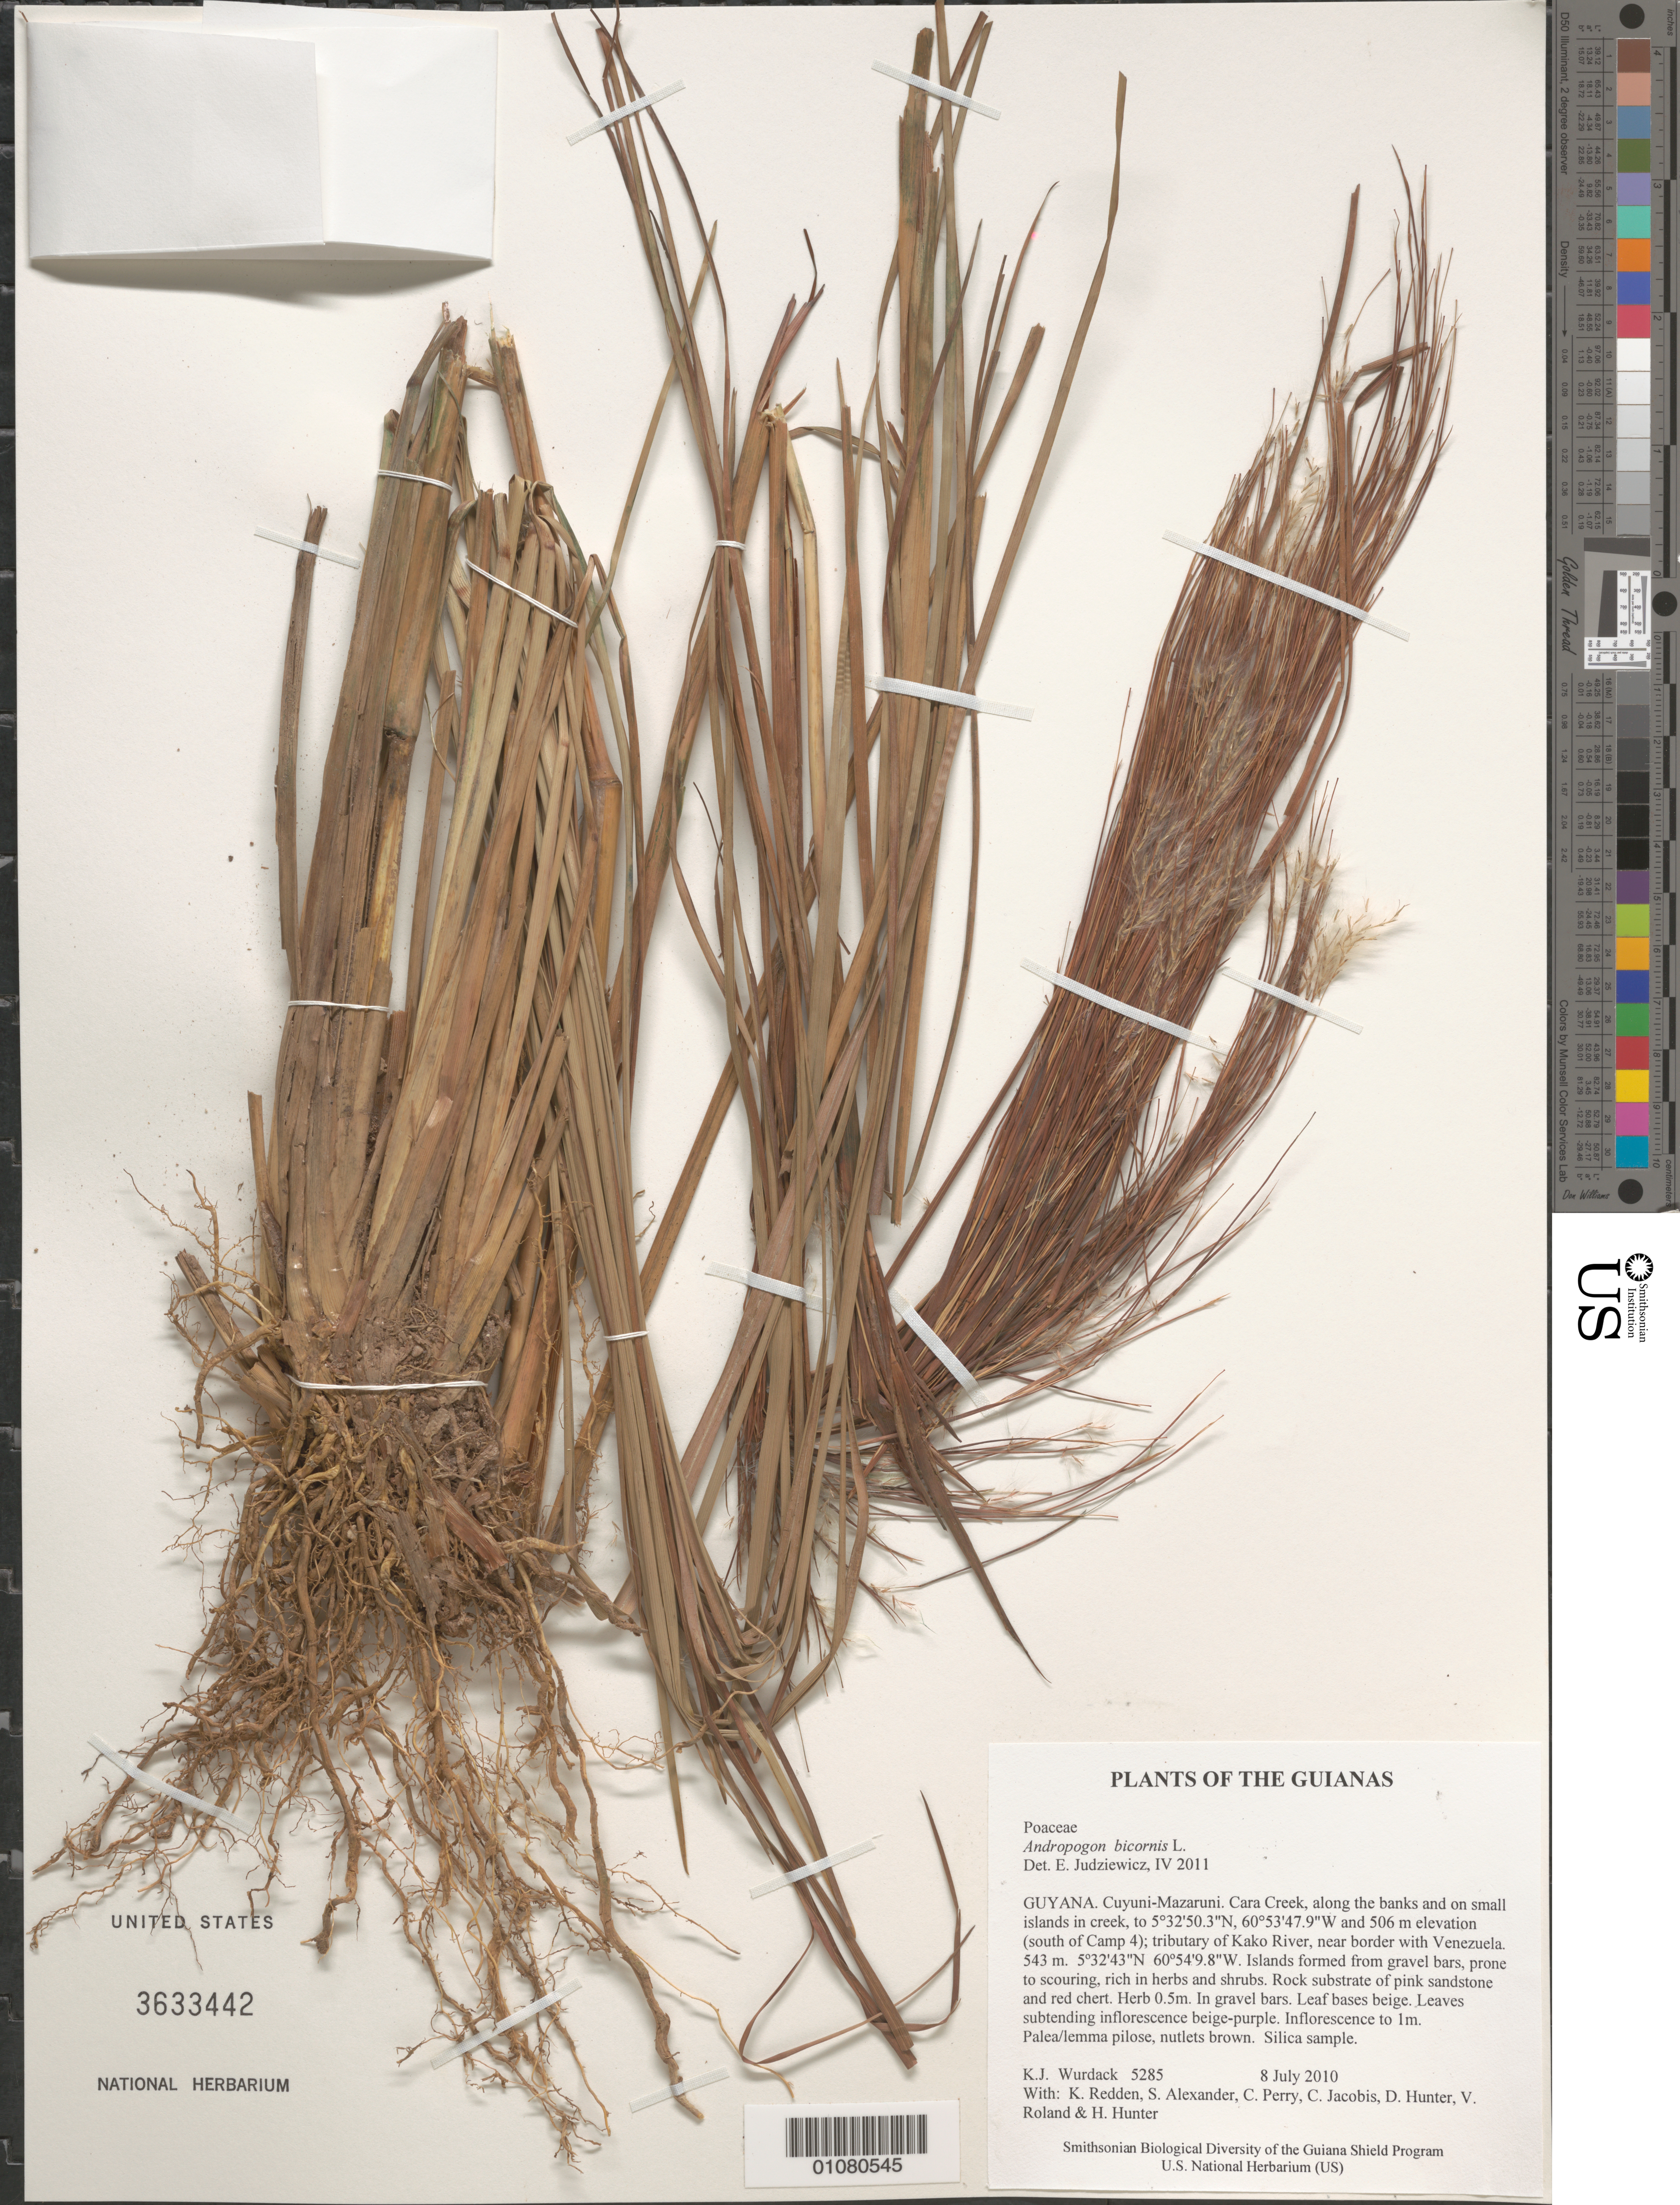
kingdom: Plantae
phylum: Tracheophyta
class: Liliopsida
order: Poales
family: Poaceae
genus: Andropogon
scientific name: Andropogon bicornis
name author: L.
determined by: Judziewicz, E. J.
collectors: K. Wurdack, K. M. Redden, S. N. Alexander, C. Perry, C. Jacobis, D. Hunter, V. Roland & H. Hunter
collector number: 5285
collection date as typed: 8 July 2010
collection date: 2010-07-08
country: Guyana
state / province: Cuyuni-Mazaruni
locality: Cara Creek, along the banks and on small islands in creek, to 5°32'50.3"N, 60°53'47.9"W and 506 m elevation (south of Camp 4); tributary of Kako River, near border with Venezuela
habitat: Islands formed from gravel bars, prone to scouring, rich in herbs and shrubs. Rock substrate of pink sandstone and red chert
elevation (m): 543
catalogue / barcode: US 3633442